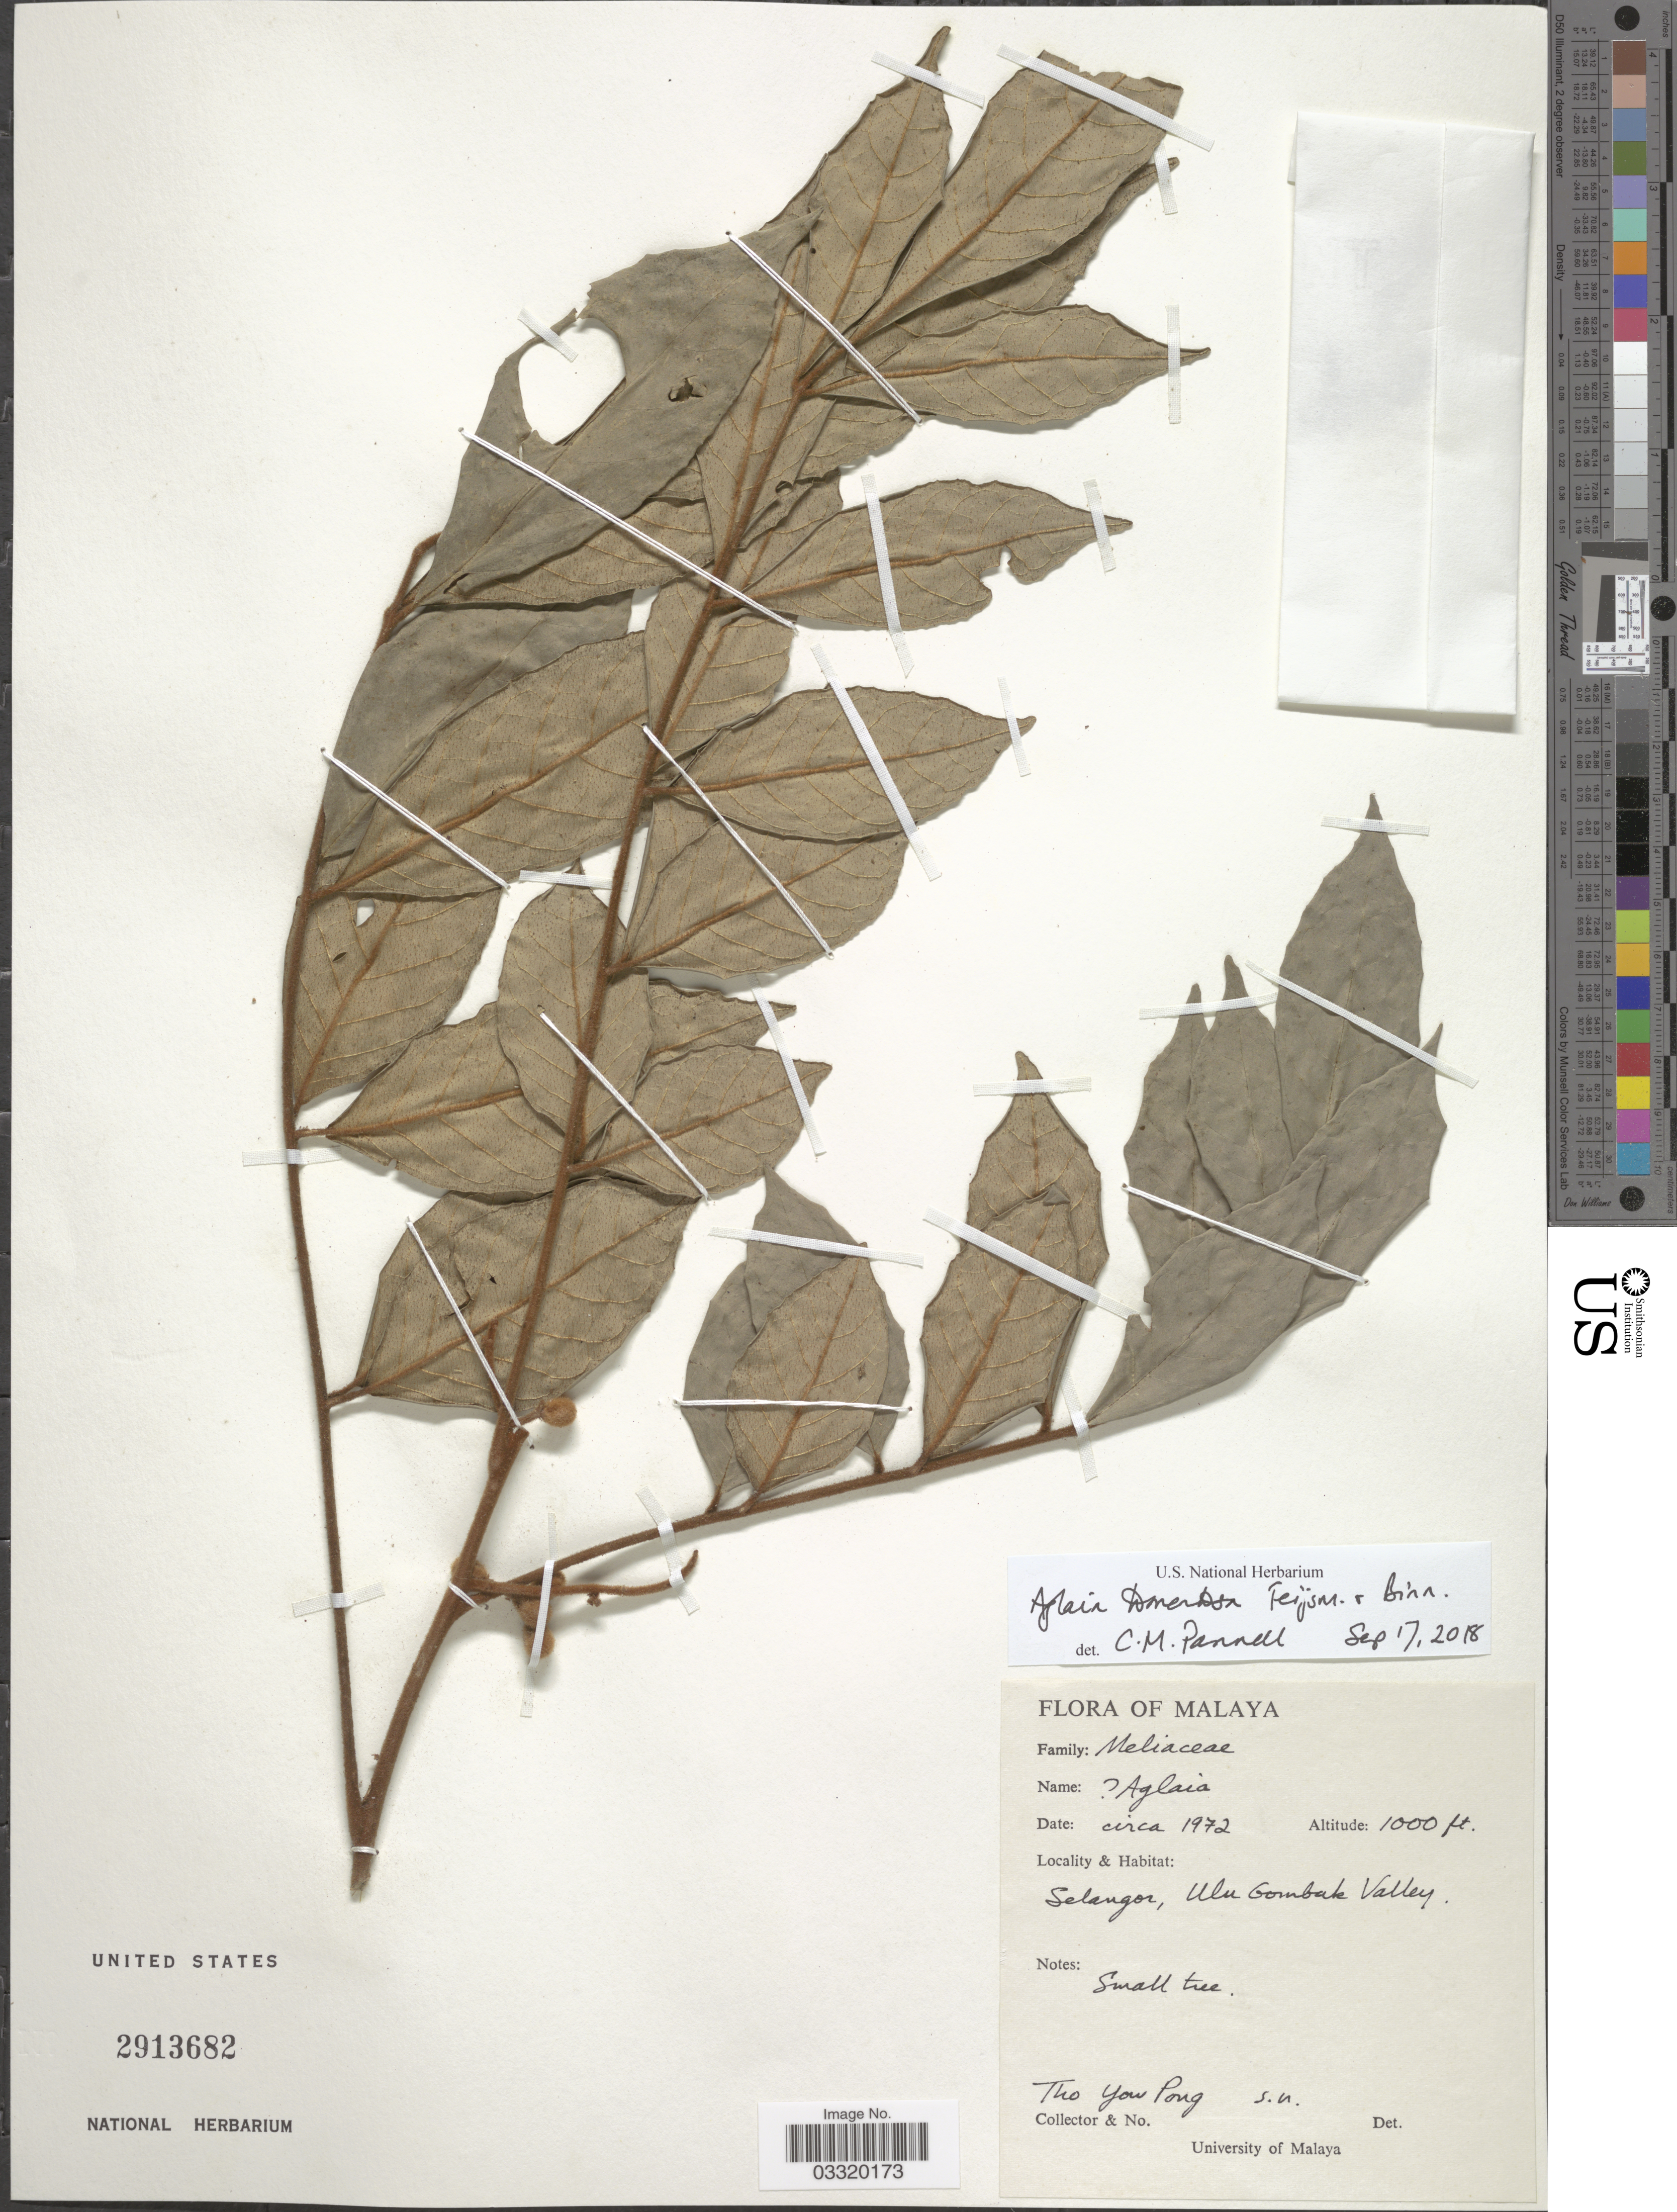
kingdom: Plantae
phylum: Tracheophyta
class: Magnoliopsida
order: Sapindales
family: Meliaceae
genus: Aglaia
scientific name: Aglaia tomentosa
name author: Teijsm. & Binn.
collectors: T. Pong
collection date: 1972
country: Malaysia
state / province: Selangor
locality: Malaya. Ulu Gombak Valley.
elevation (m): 305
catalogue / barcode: US 2913682